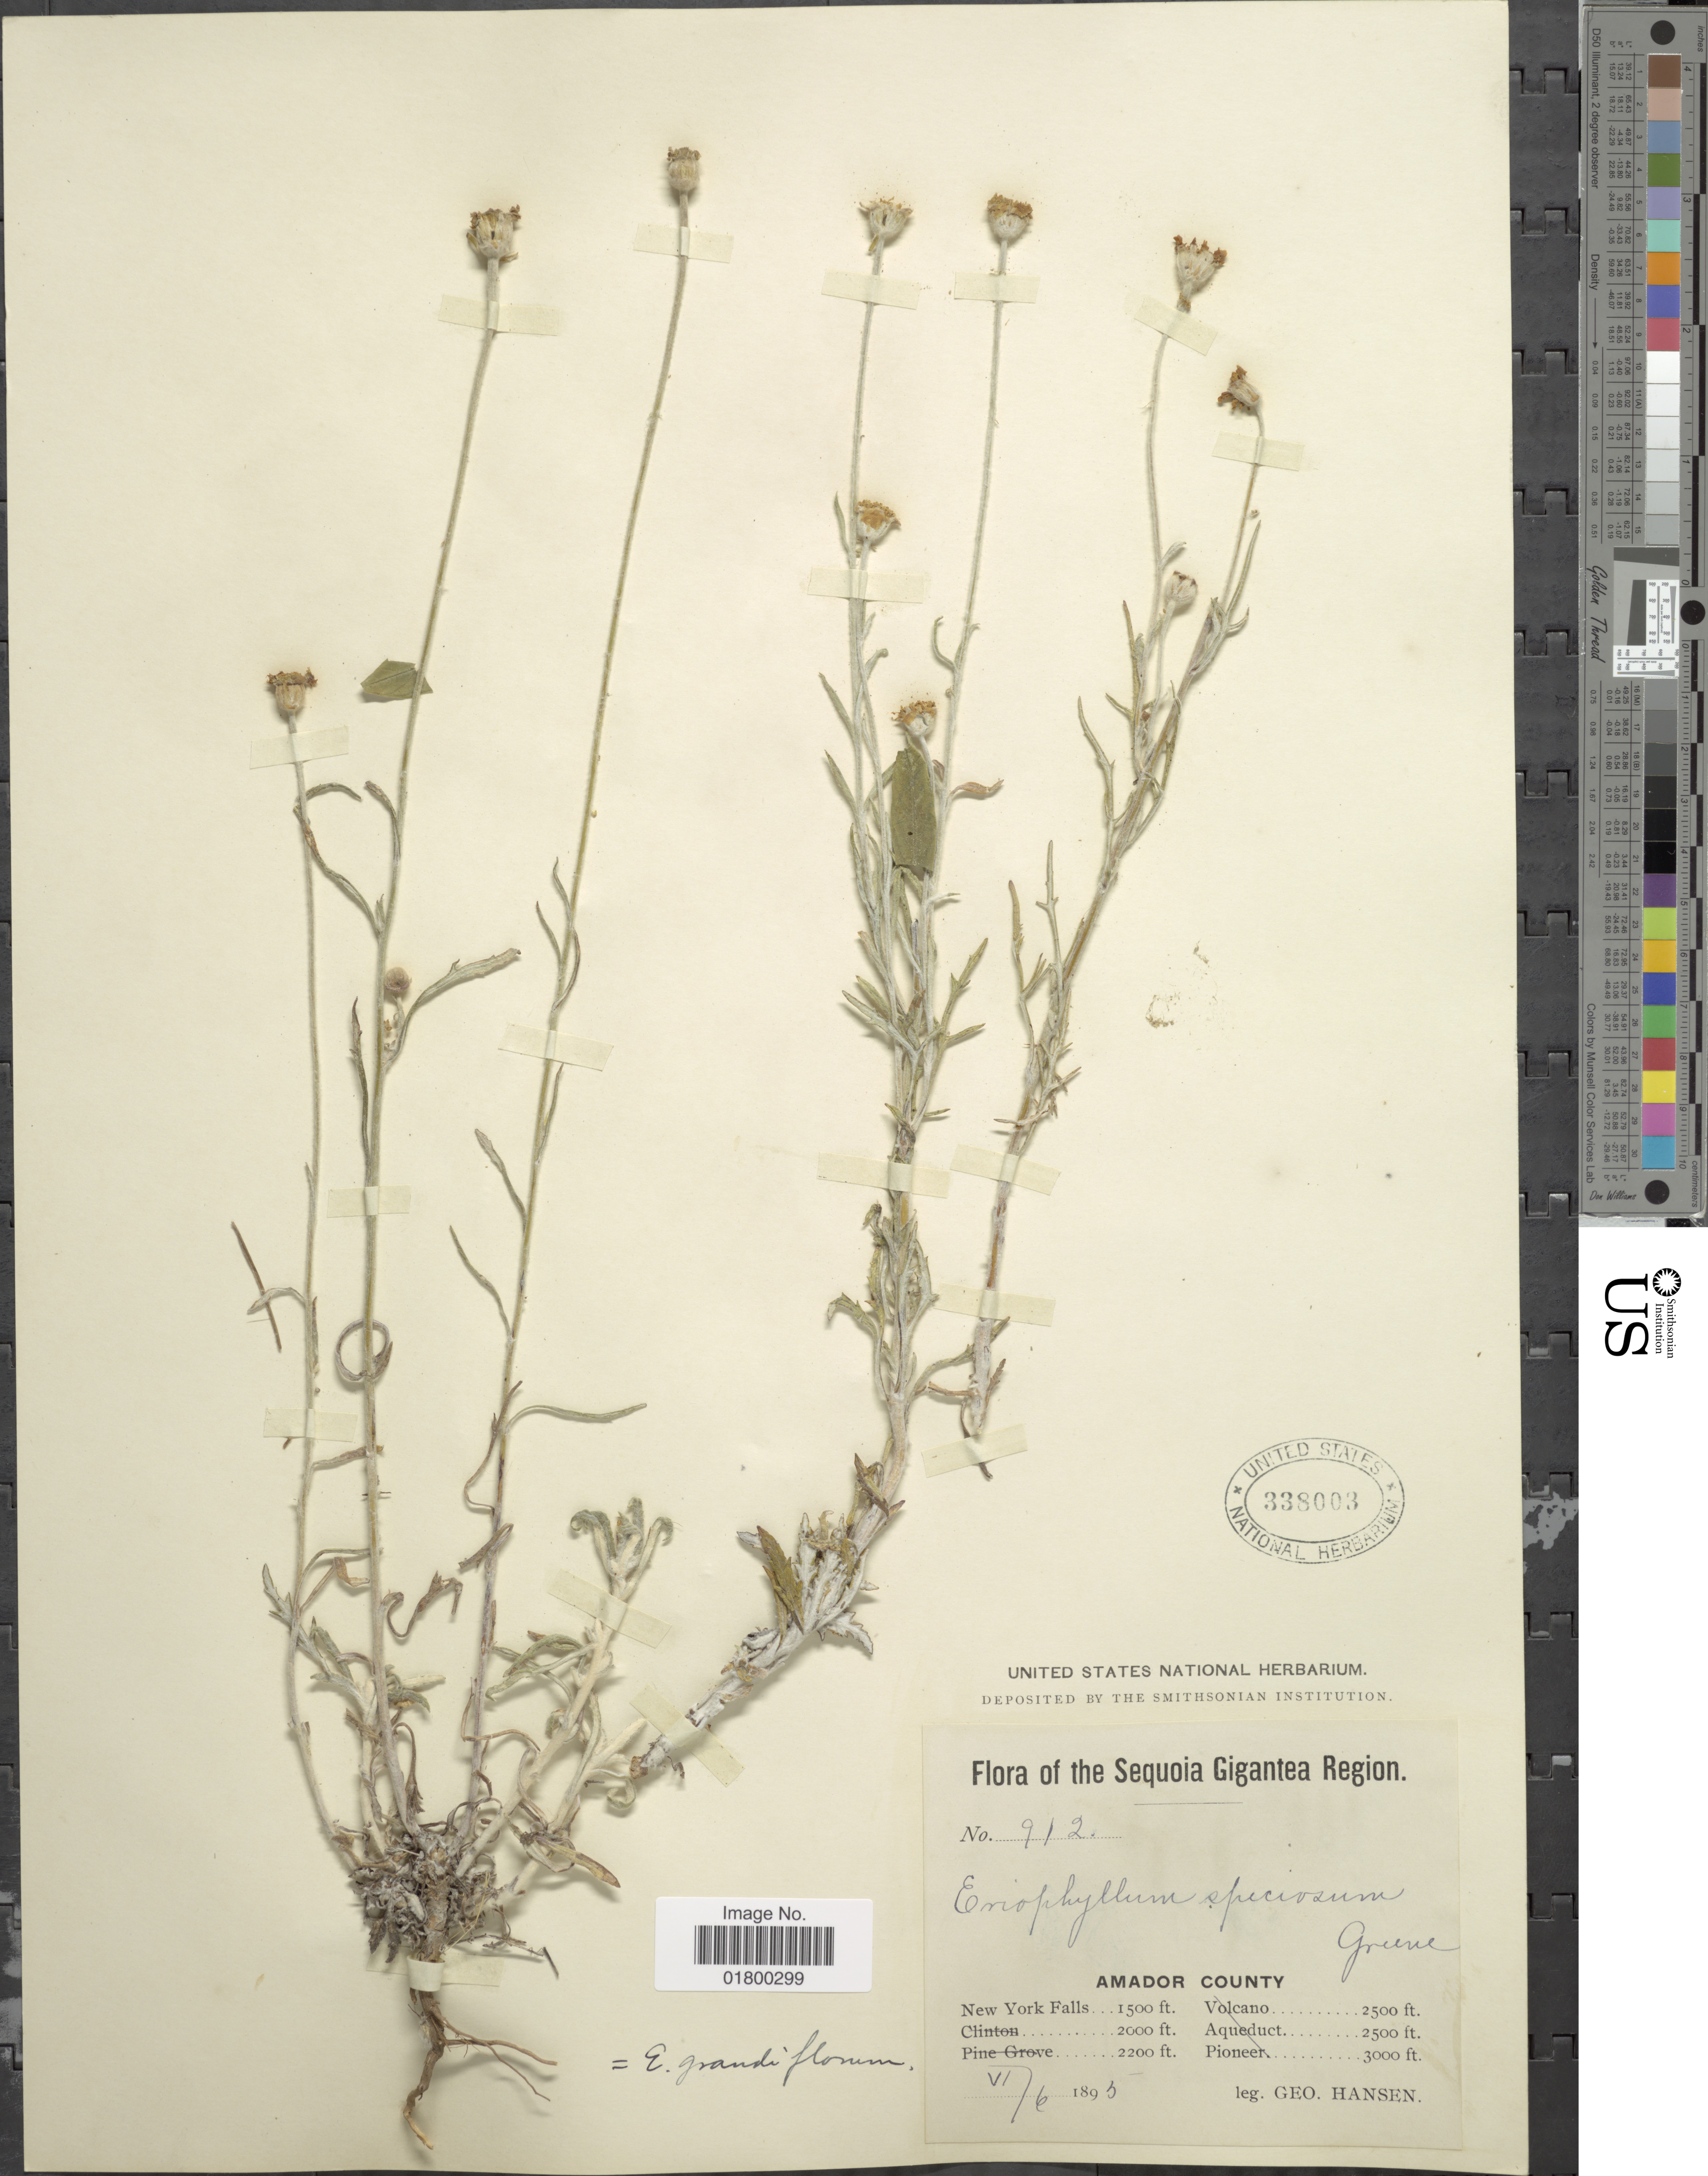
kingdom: Plantae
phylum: Tracheophyta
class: Magnoliopsida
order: Asterales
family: Asteraceae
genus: Eriophyllum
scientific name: Eriophyllum lanatum var. grandiflorum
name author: (A. Gray) Jeps.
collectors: G. Hansen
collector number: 912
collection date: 1893-06-06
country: United States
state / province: California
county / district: Amador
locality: The Sequoia Gigantea Region, Amador County, New York Falls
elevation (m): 457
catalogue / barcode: US 338003